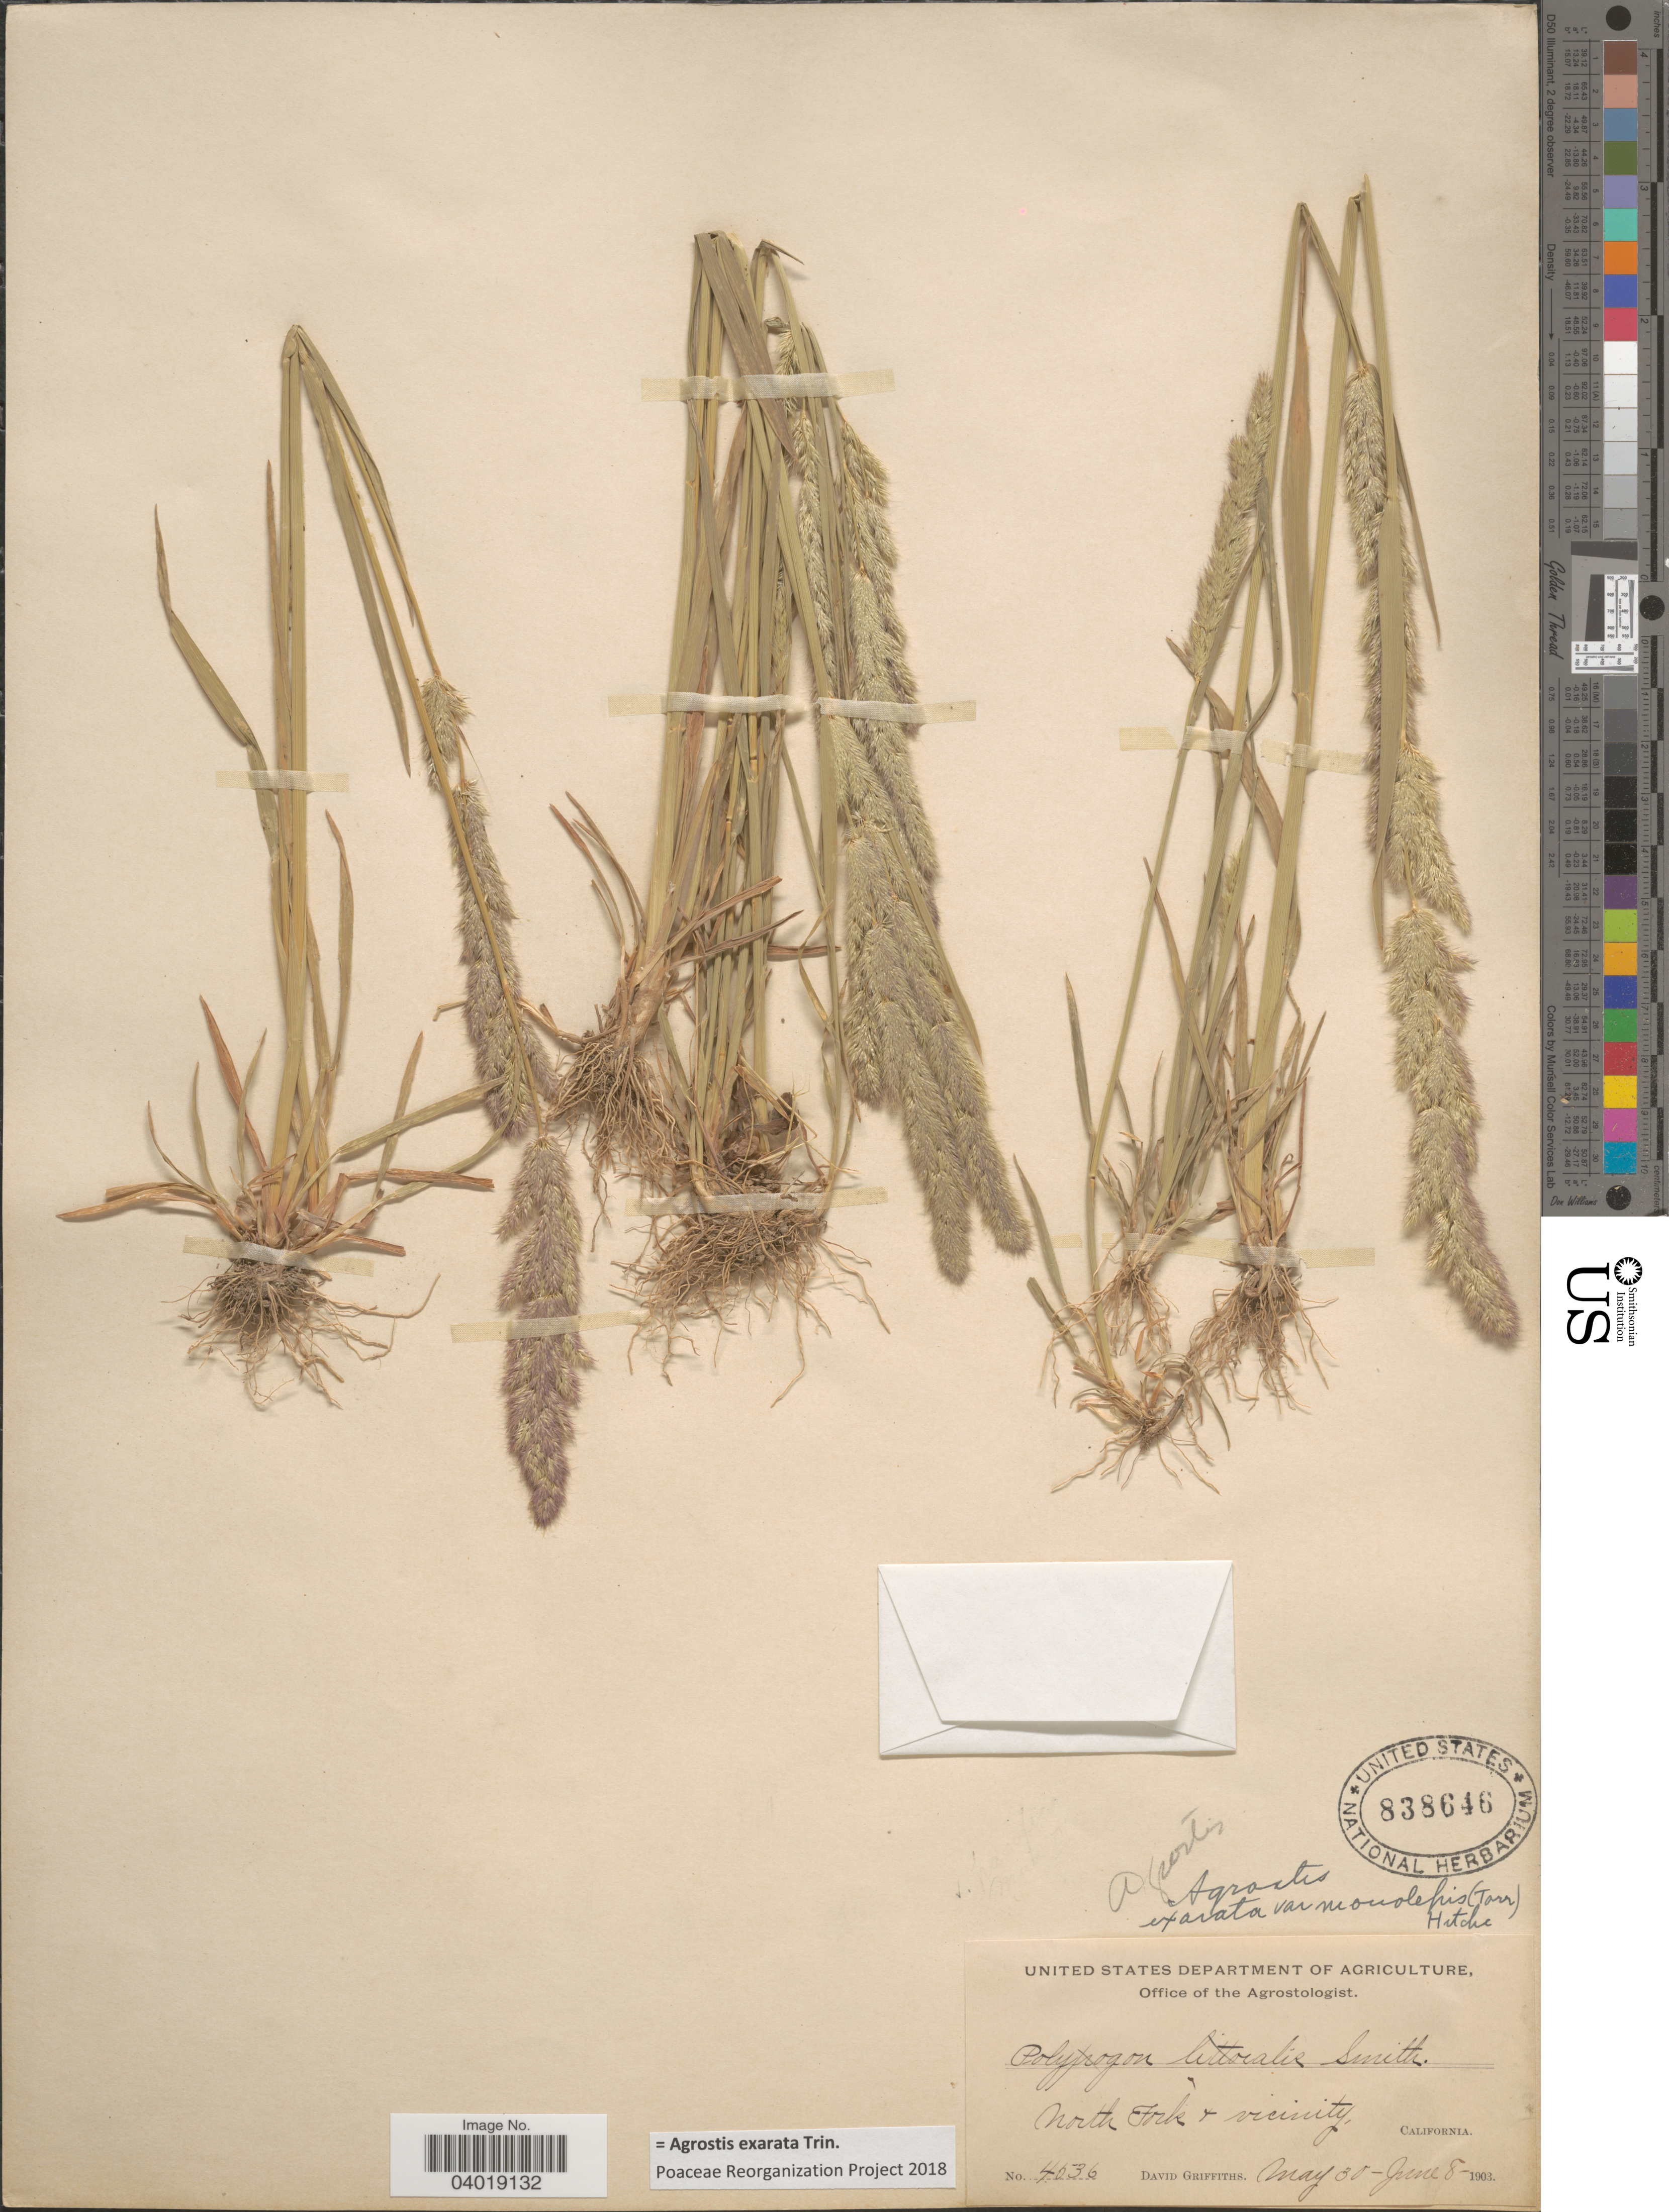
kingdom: Plantae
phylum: Tracheophyta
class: Liliopsida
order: Poales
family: Poaceae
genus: Agrostis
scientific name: Agrostis exarata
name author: Trin.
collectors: D. Griffiths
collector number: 4536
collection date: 1903-05-30/1903-06-08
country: United States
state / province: California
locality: North Fork & vicinity.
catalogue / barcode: US 838646